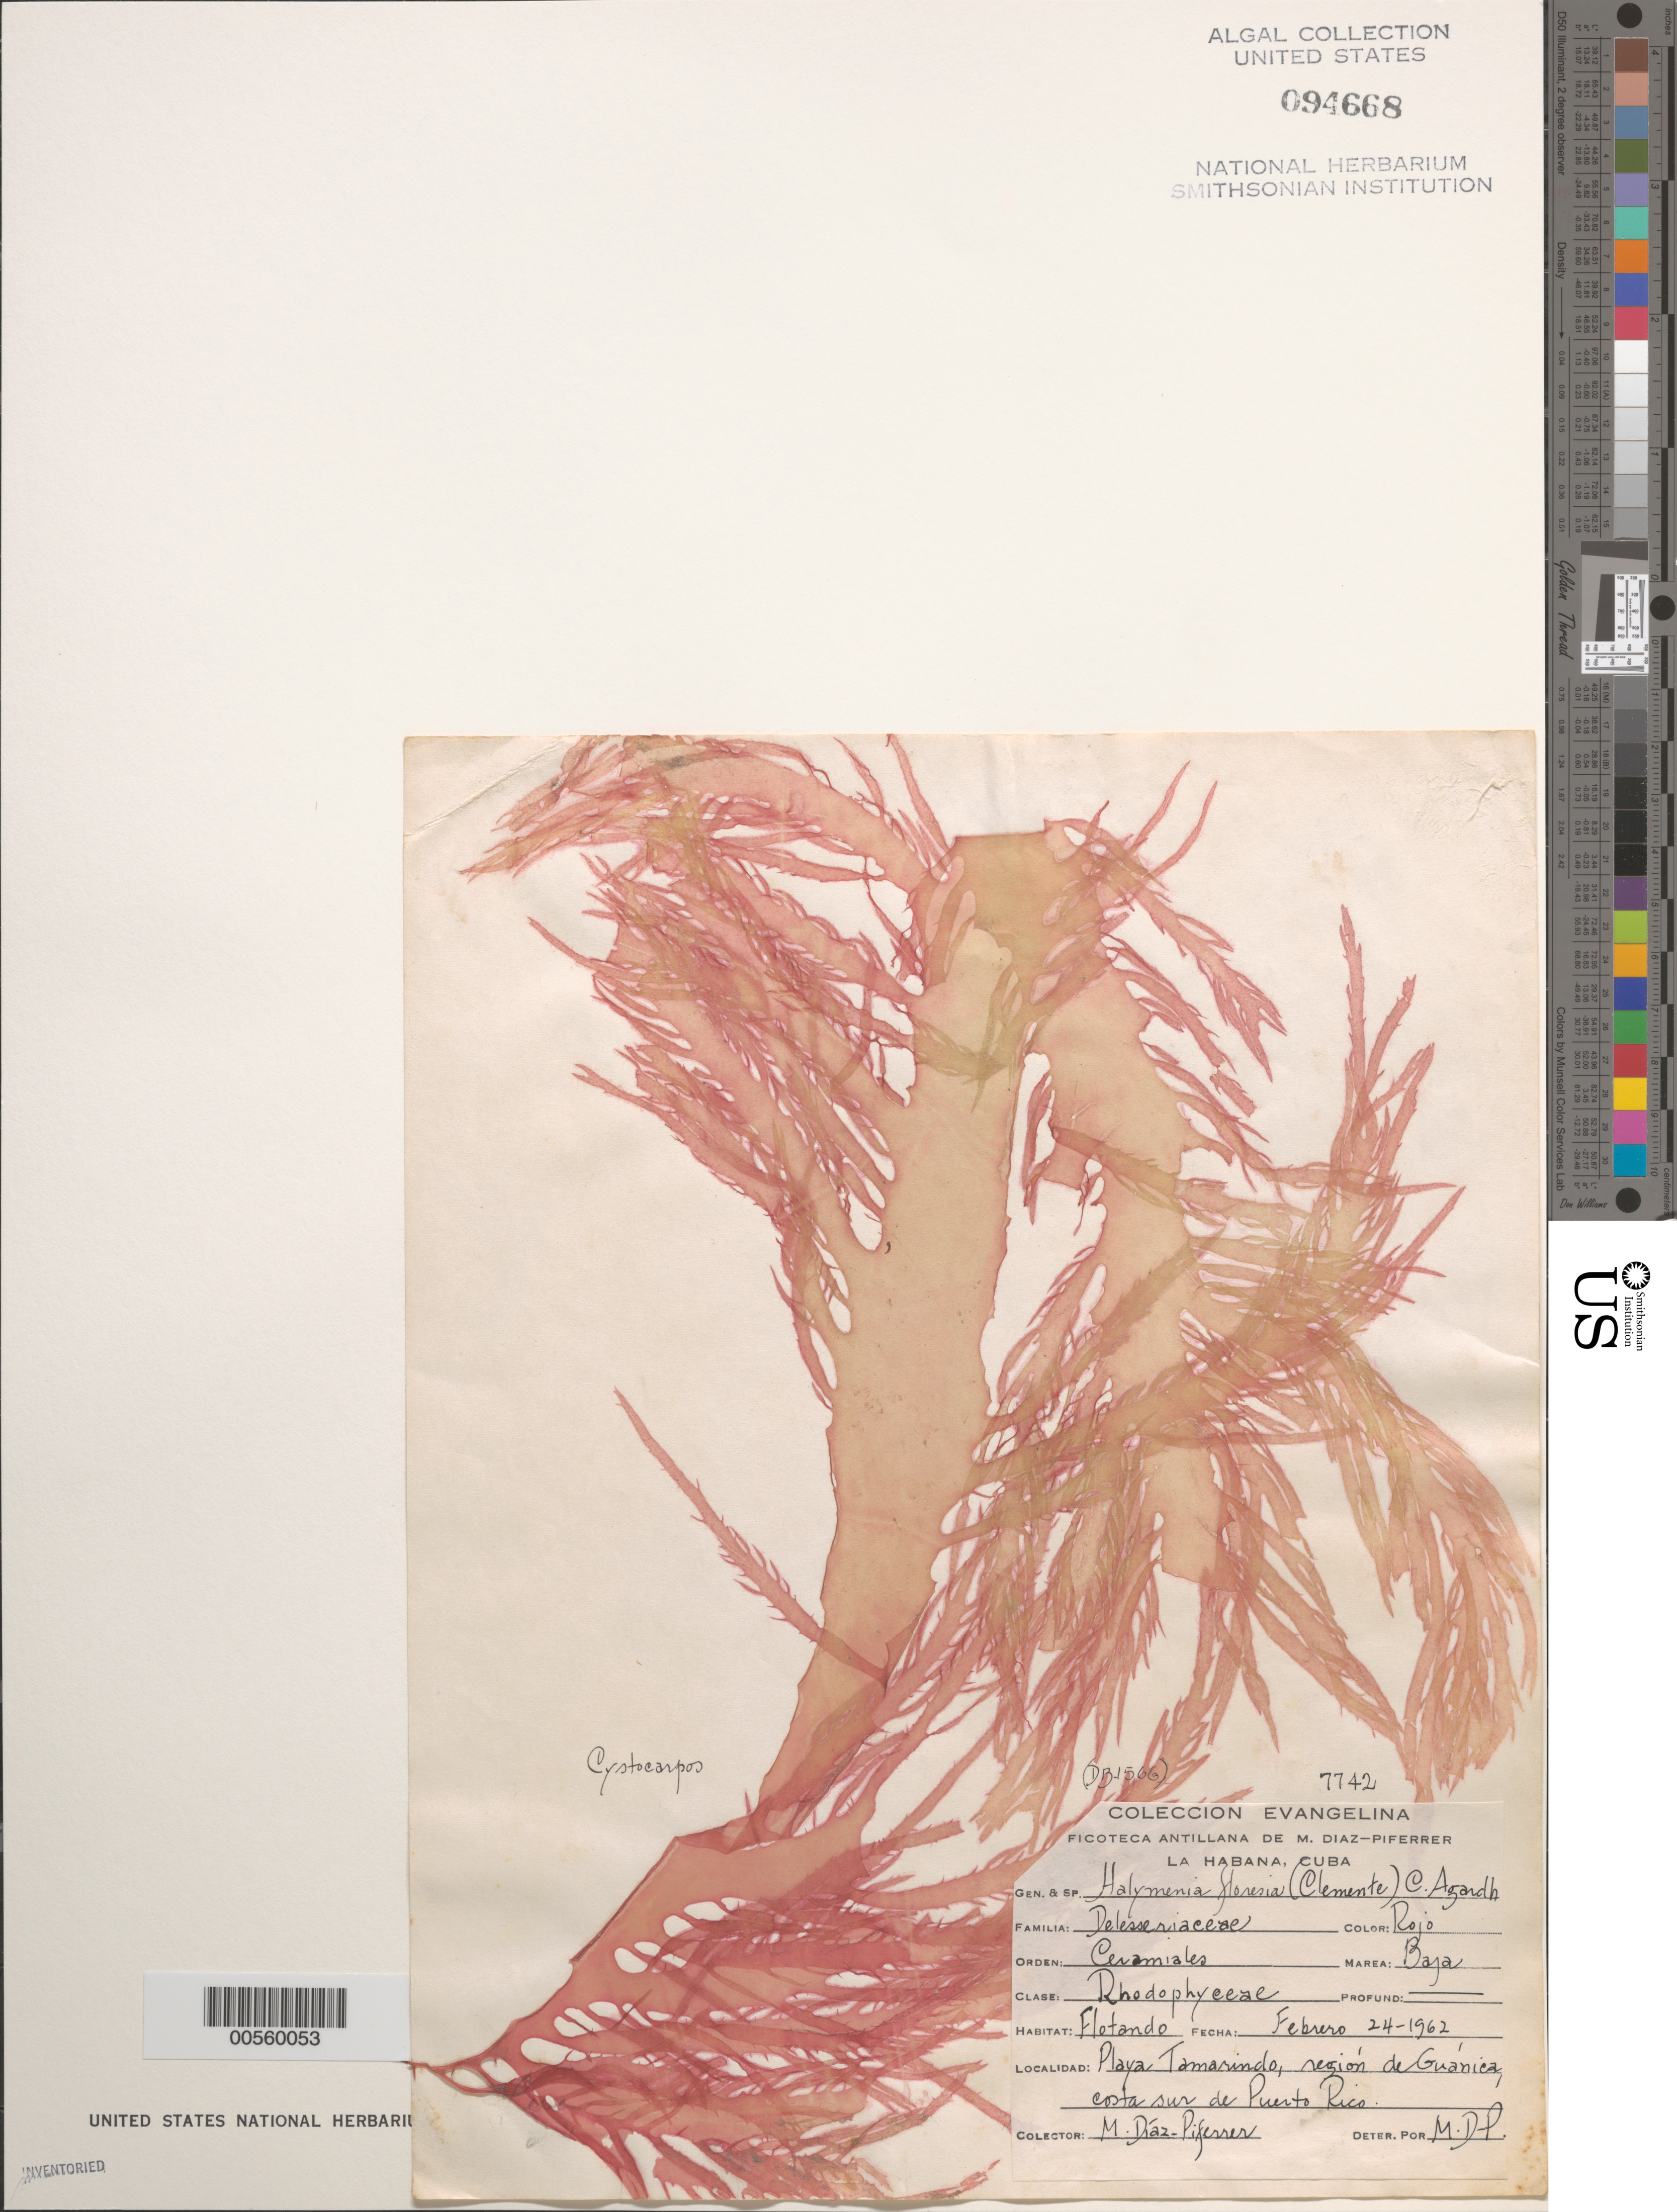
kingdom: Plantae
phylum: Rhodophyta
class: Florideophyceae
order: Halymeniales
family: Halymeniaceae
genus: Halymenia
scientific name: Halymenia floresii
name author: (Clemente) C. Agardh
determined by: Diaz-Piferrer, M.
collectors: M. Diaz-Piferrer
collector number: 7742 & DB-1566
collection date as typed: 24 Feb 1962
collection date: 1962-02-24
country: Puerto Rico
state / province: Guanica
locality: Playa tamarindo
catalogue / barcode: US 94668